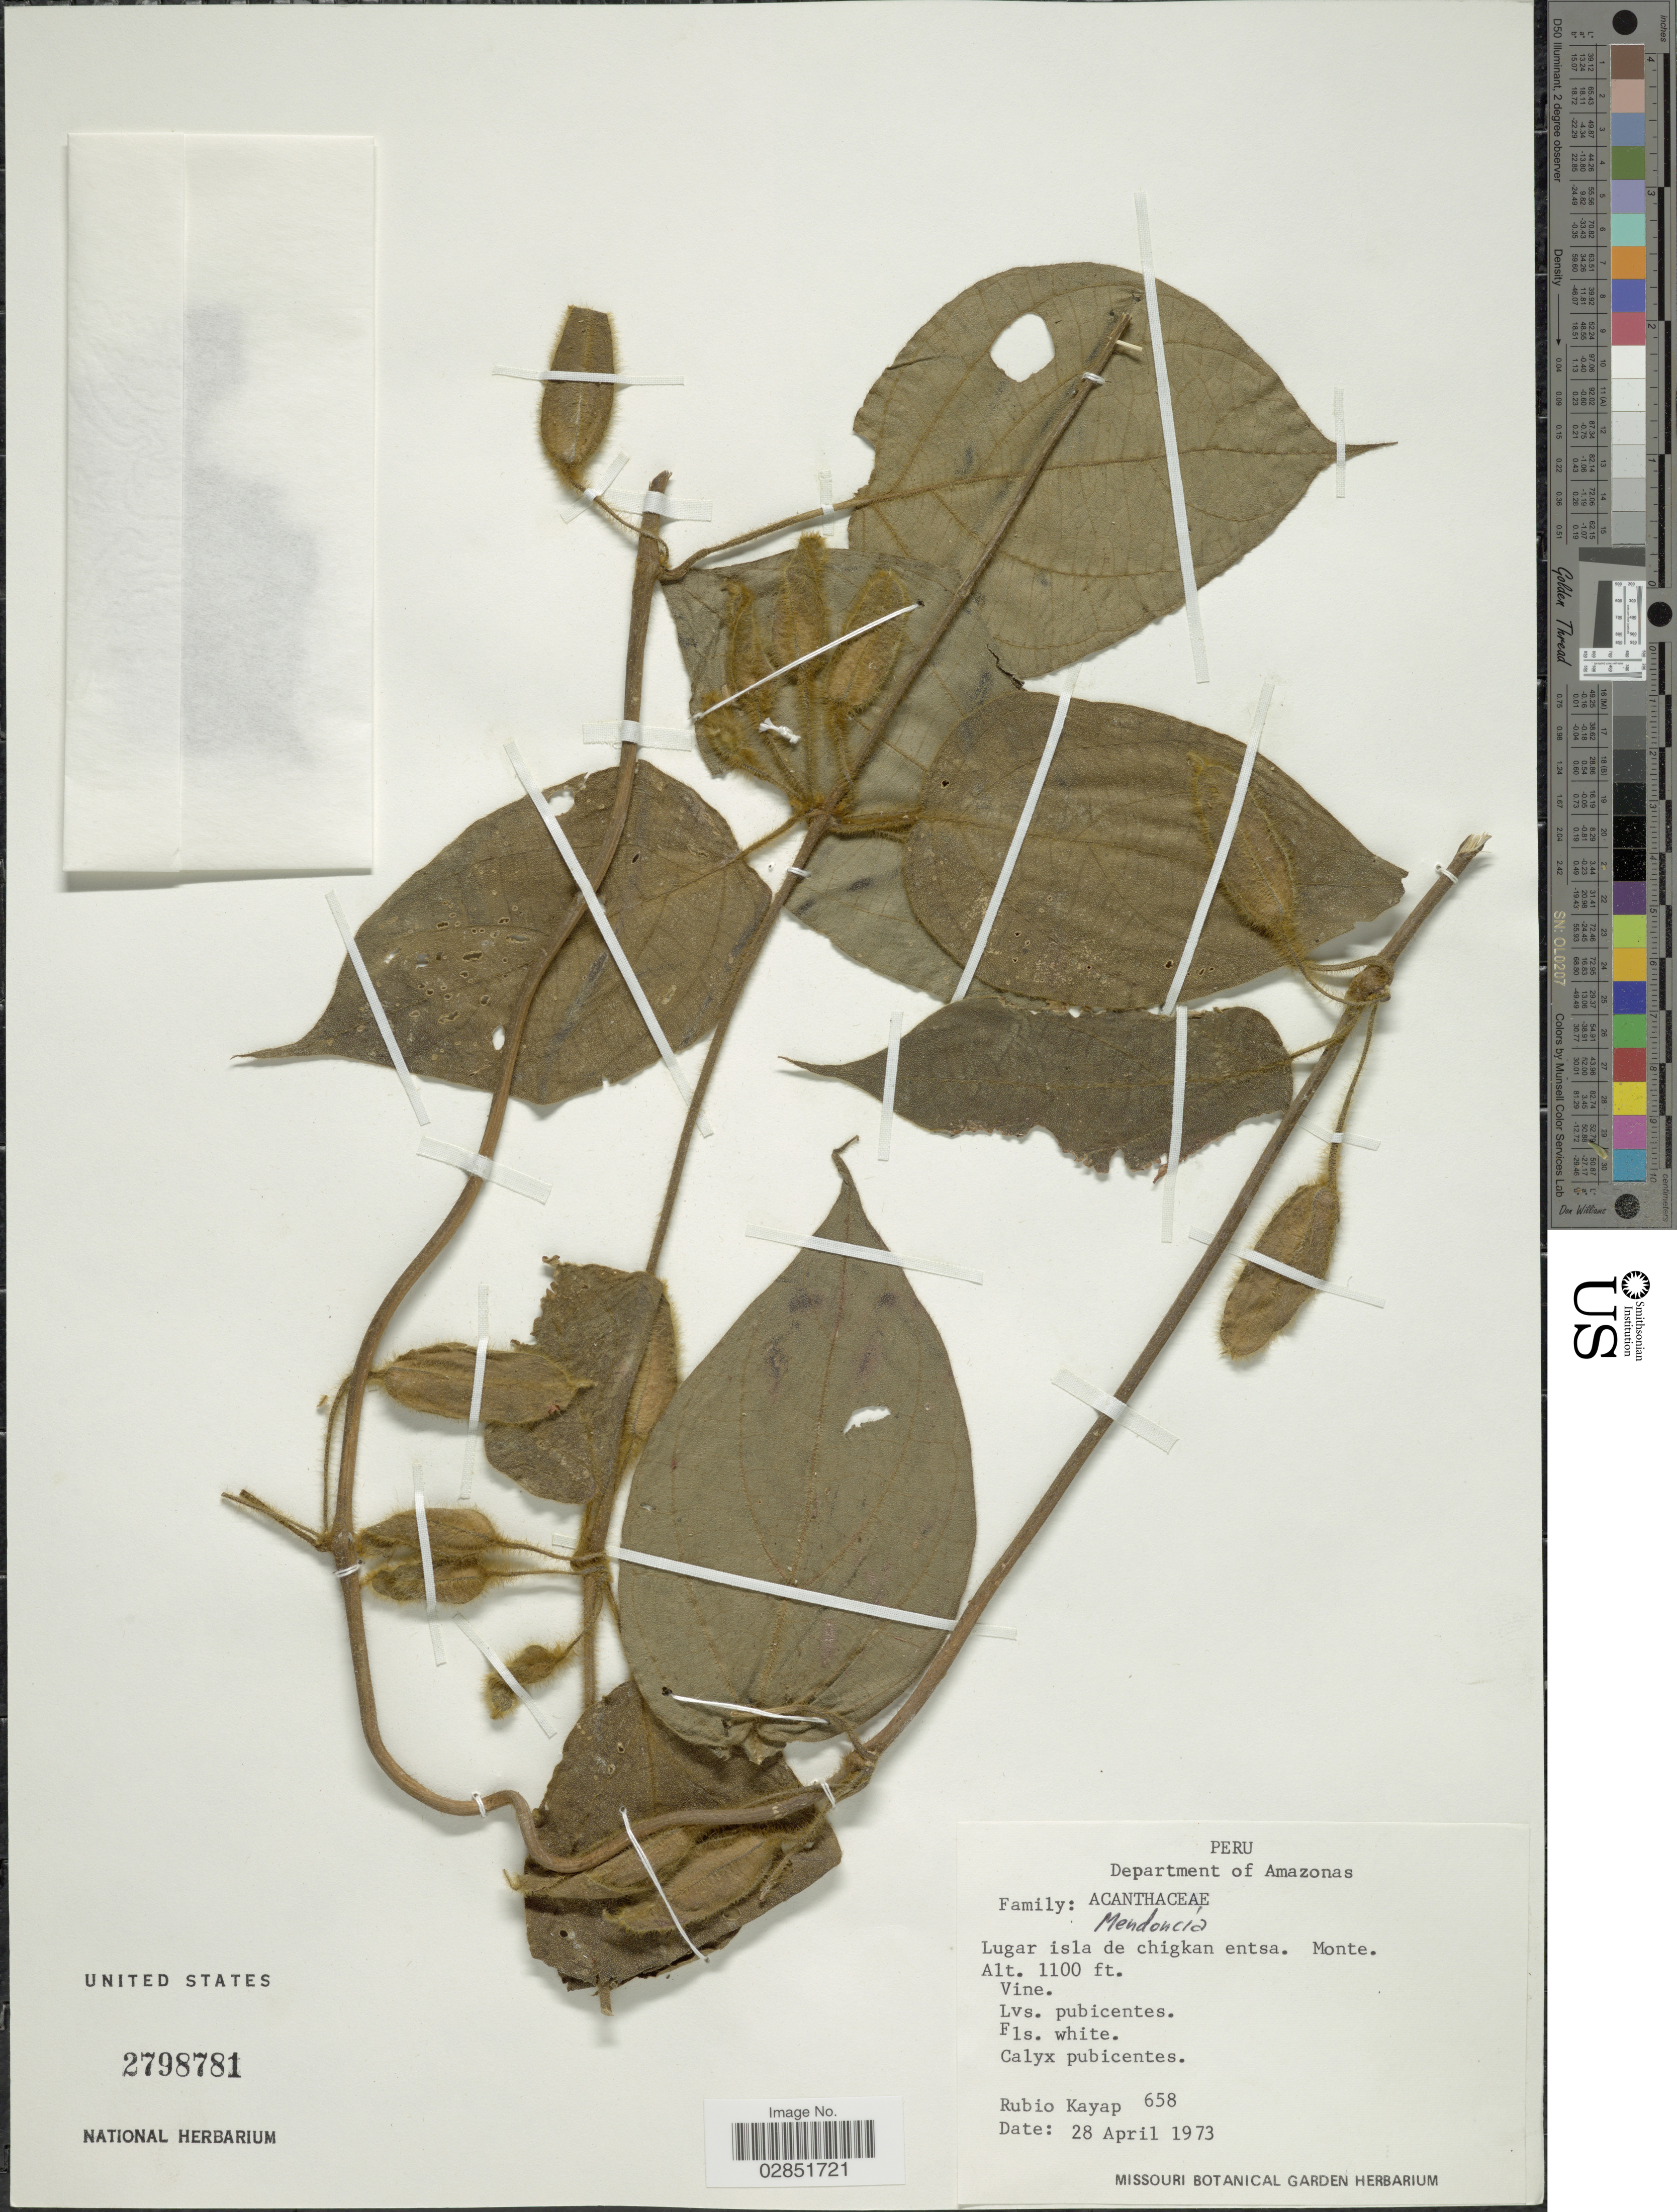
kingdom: Plantae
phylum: Tracheophyta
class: Magnoliopsida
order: Lamiales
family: Acanthaceae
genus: Mendoncia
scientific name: Mendoncia sp.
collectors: R. Kayap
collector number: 658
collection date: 1973-04-28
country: Peru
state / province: Amazonas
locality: Department of Amazonas. Lugar isla de chigkan entsa. Monte.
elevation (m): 335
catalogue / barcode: US 2798781